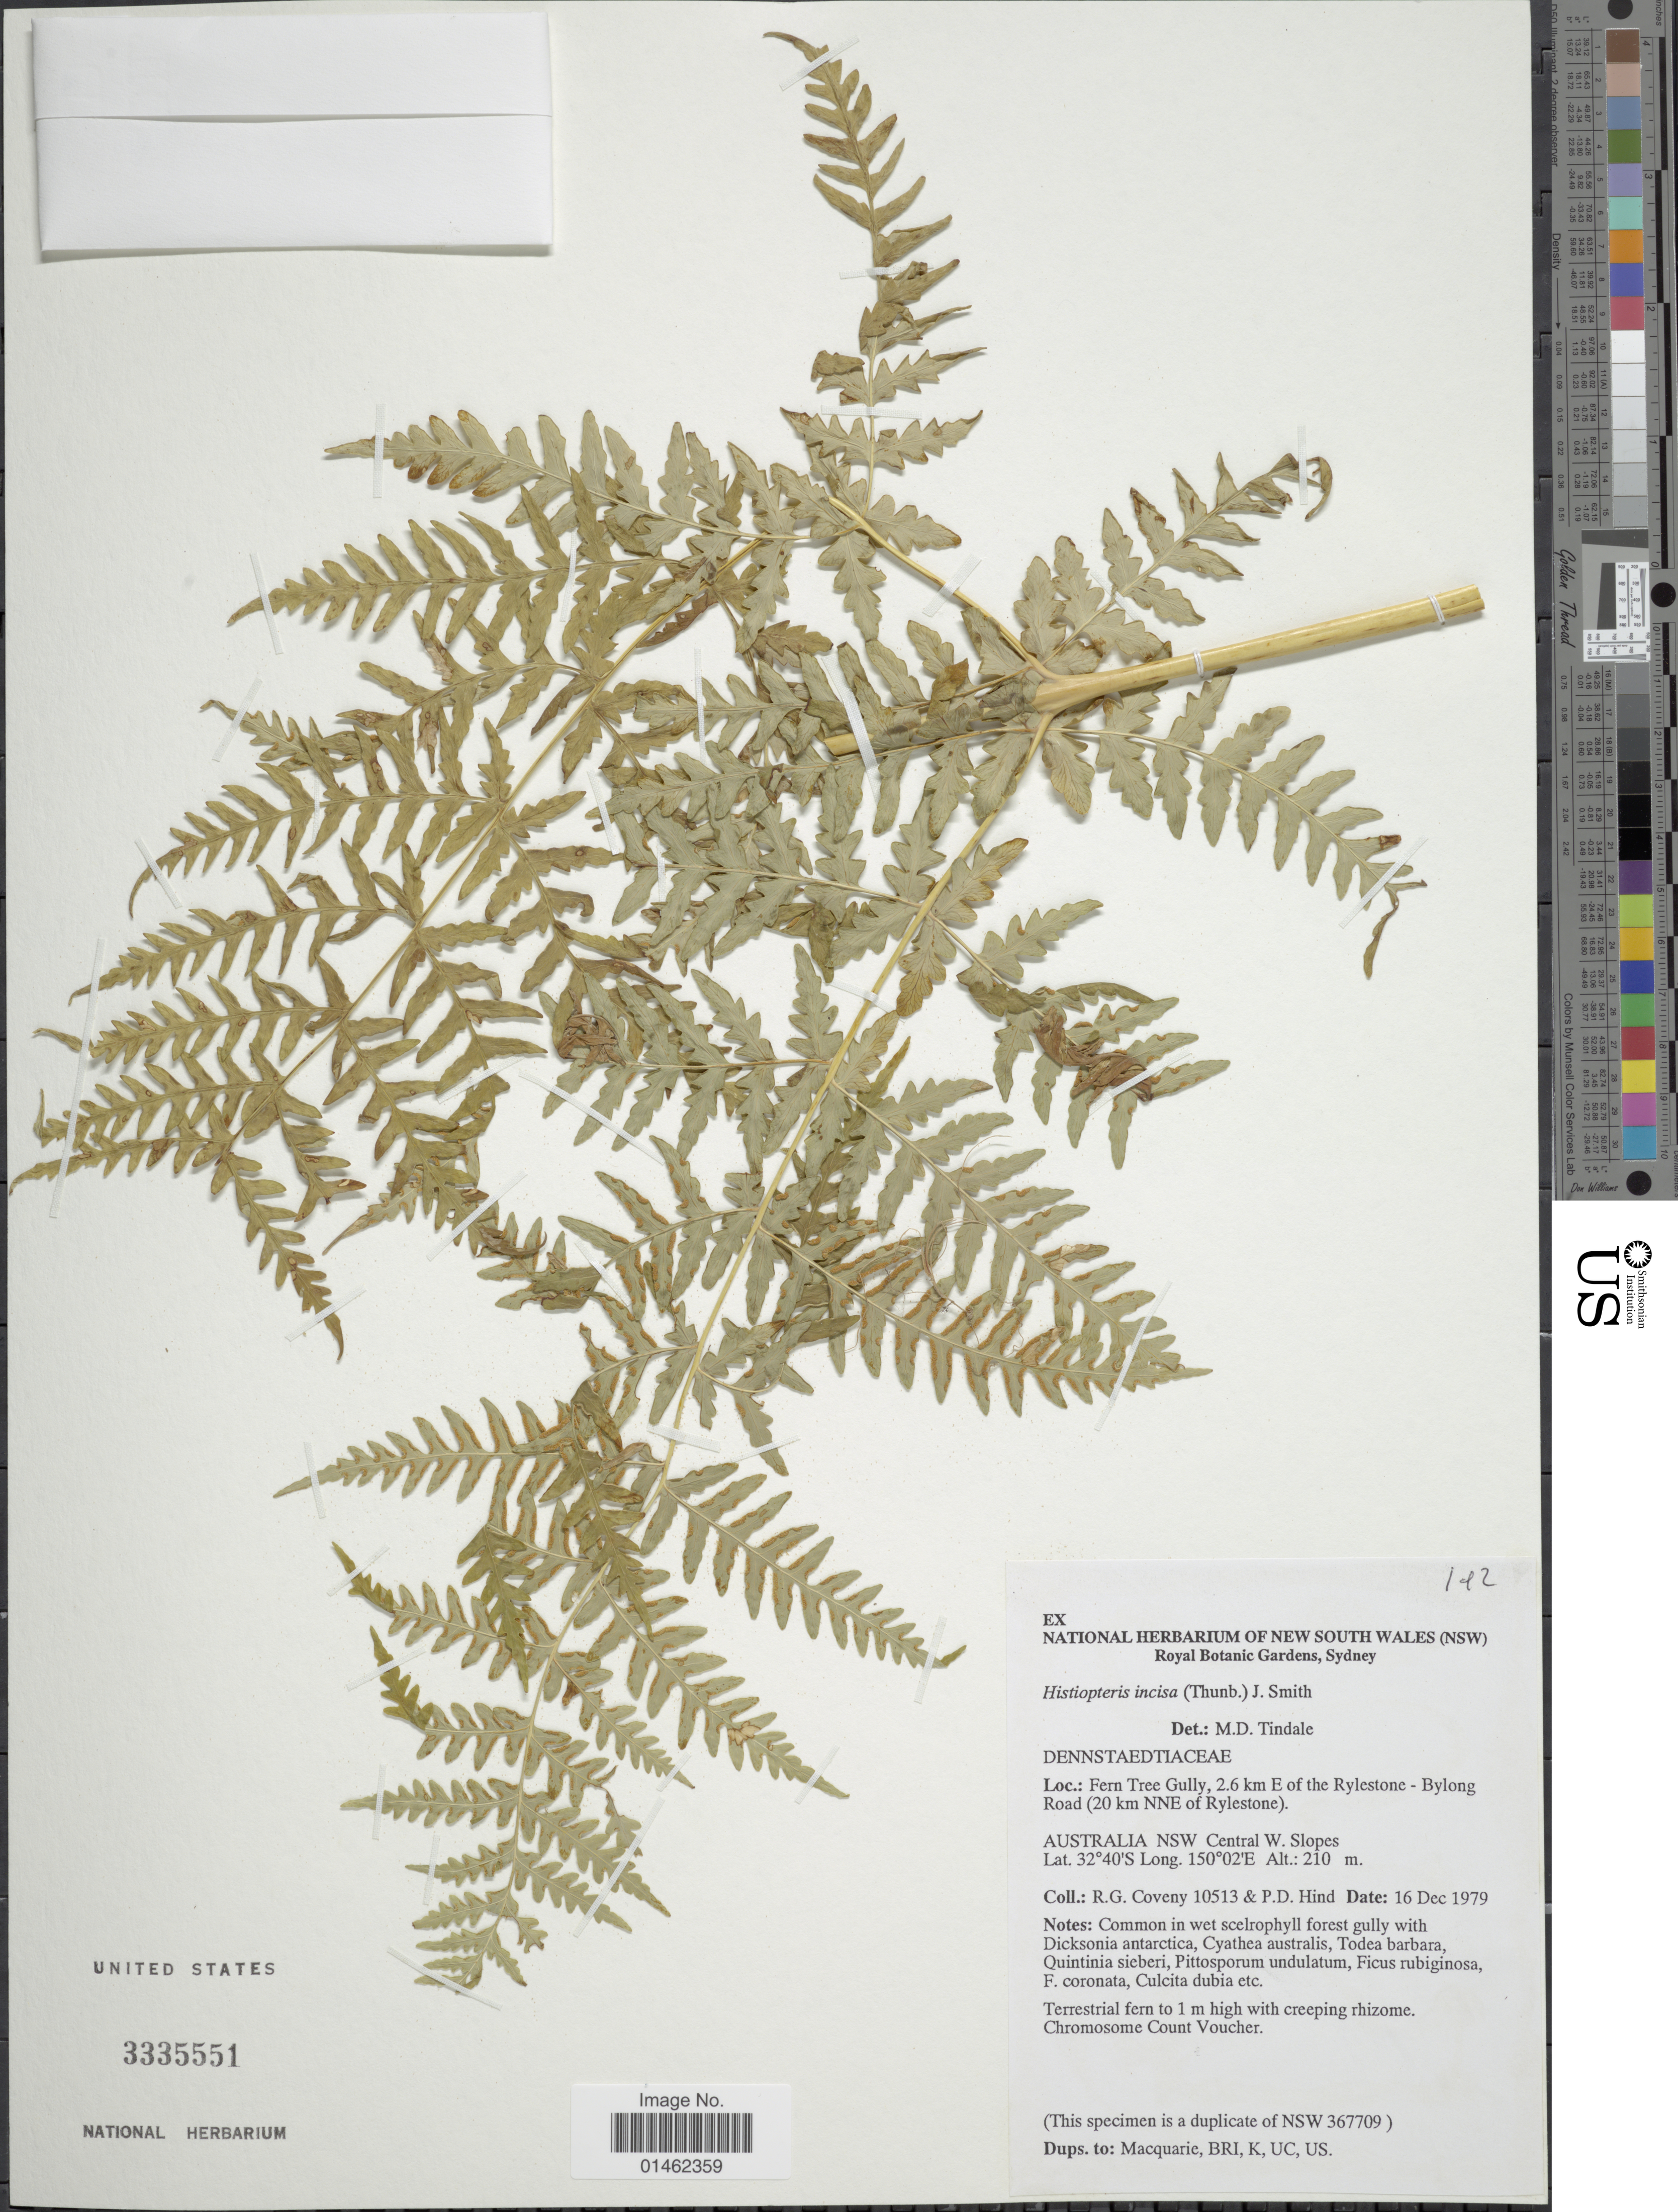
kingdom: Plantae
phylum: Tracheophyta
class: Polypodiopsida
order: Polypodiales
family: Dennstaedtiaceae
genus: Histiopteris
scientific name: Histiopteris incisa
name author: (Thunb.) J. Sm.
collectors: R. Coveny & P. Hind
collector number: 10513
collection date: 1979-12-16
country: Australia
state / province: New South Wales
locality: Fern Tree Gully, 2.6 km E of the Rylestone-Bylong Road (20 km NNE of Rylestone) Central W.Slopes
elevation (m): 210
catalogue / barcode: US 3335551